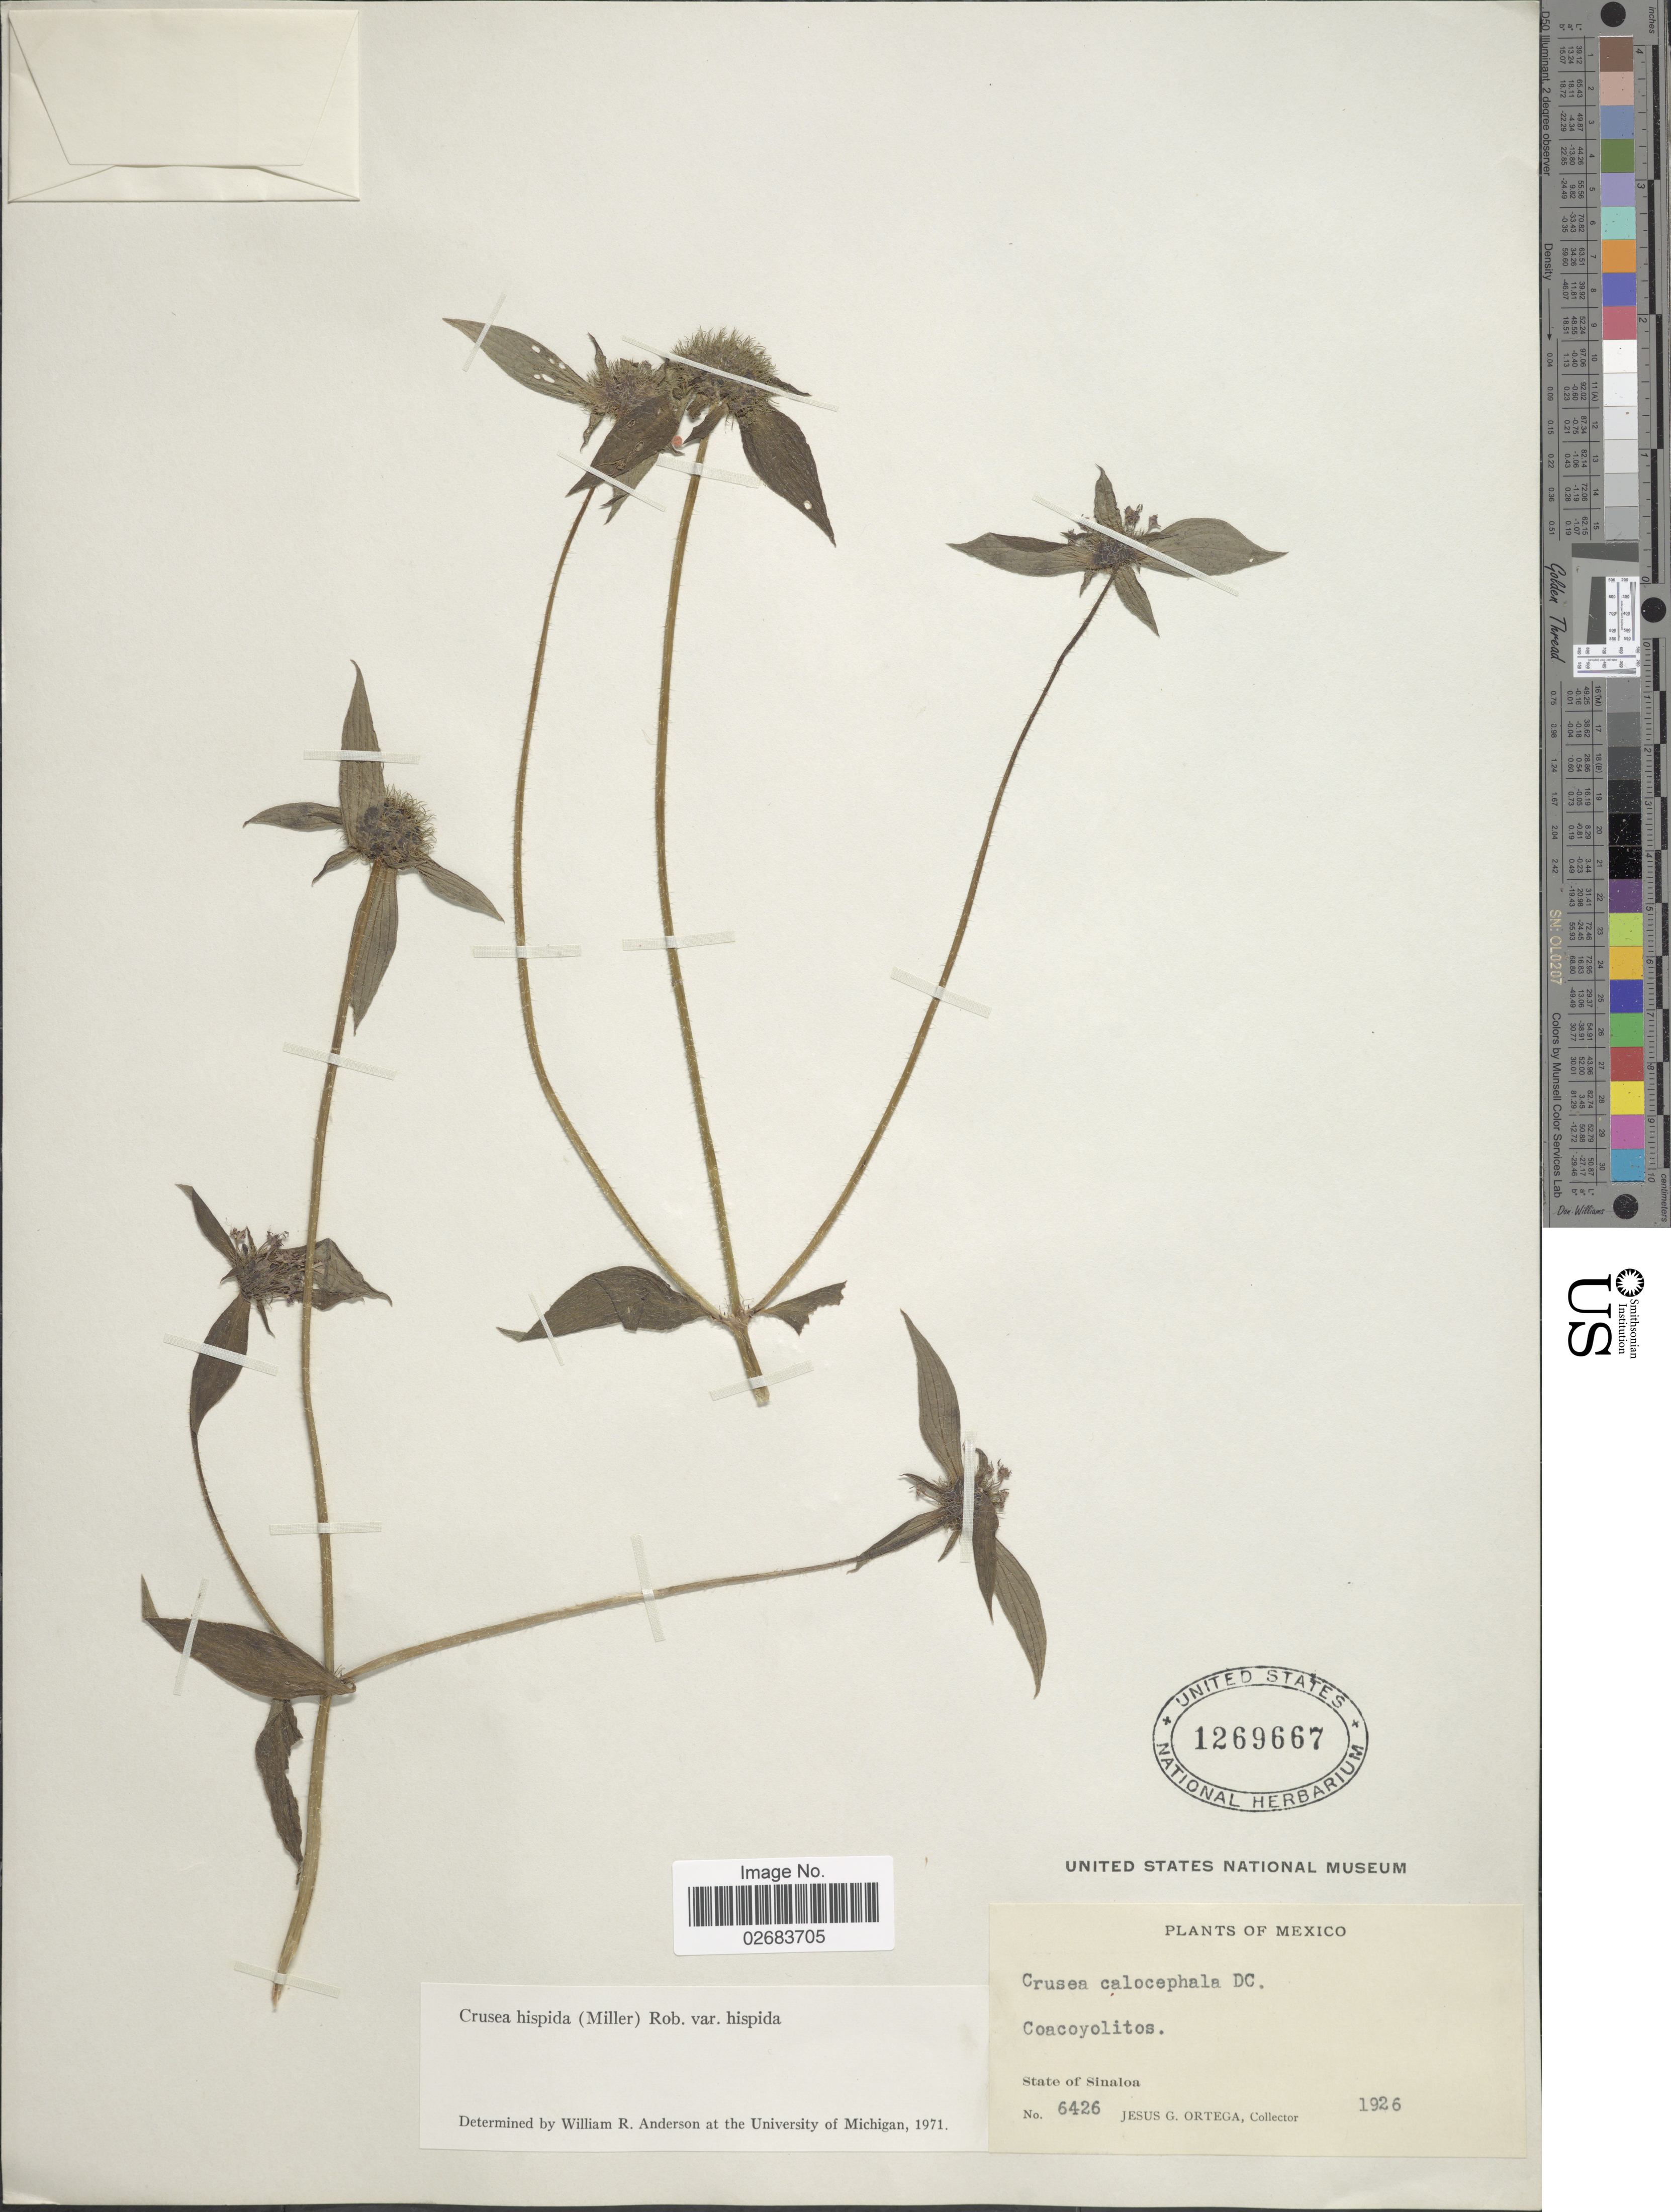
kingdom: Plantae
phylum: Tracheophyta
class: Magnoliopsida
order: Gentianales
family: Rubiaceae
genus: Crusea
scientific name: Crusea hispida var. hispida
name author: (Mill.) B.L. Rob.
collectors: J. Ortega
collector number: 6426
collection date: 1926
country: Mexico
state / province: Sinaloa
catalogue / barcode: US 1269667